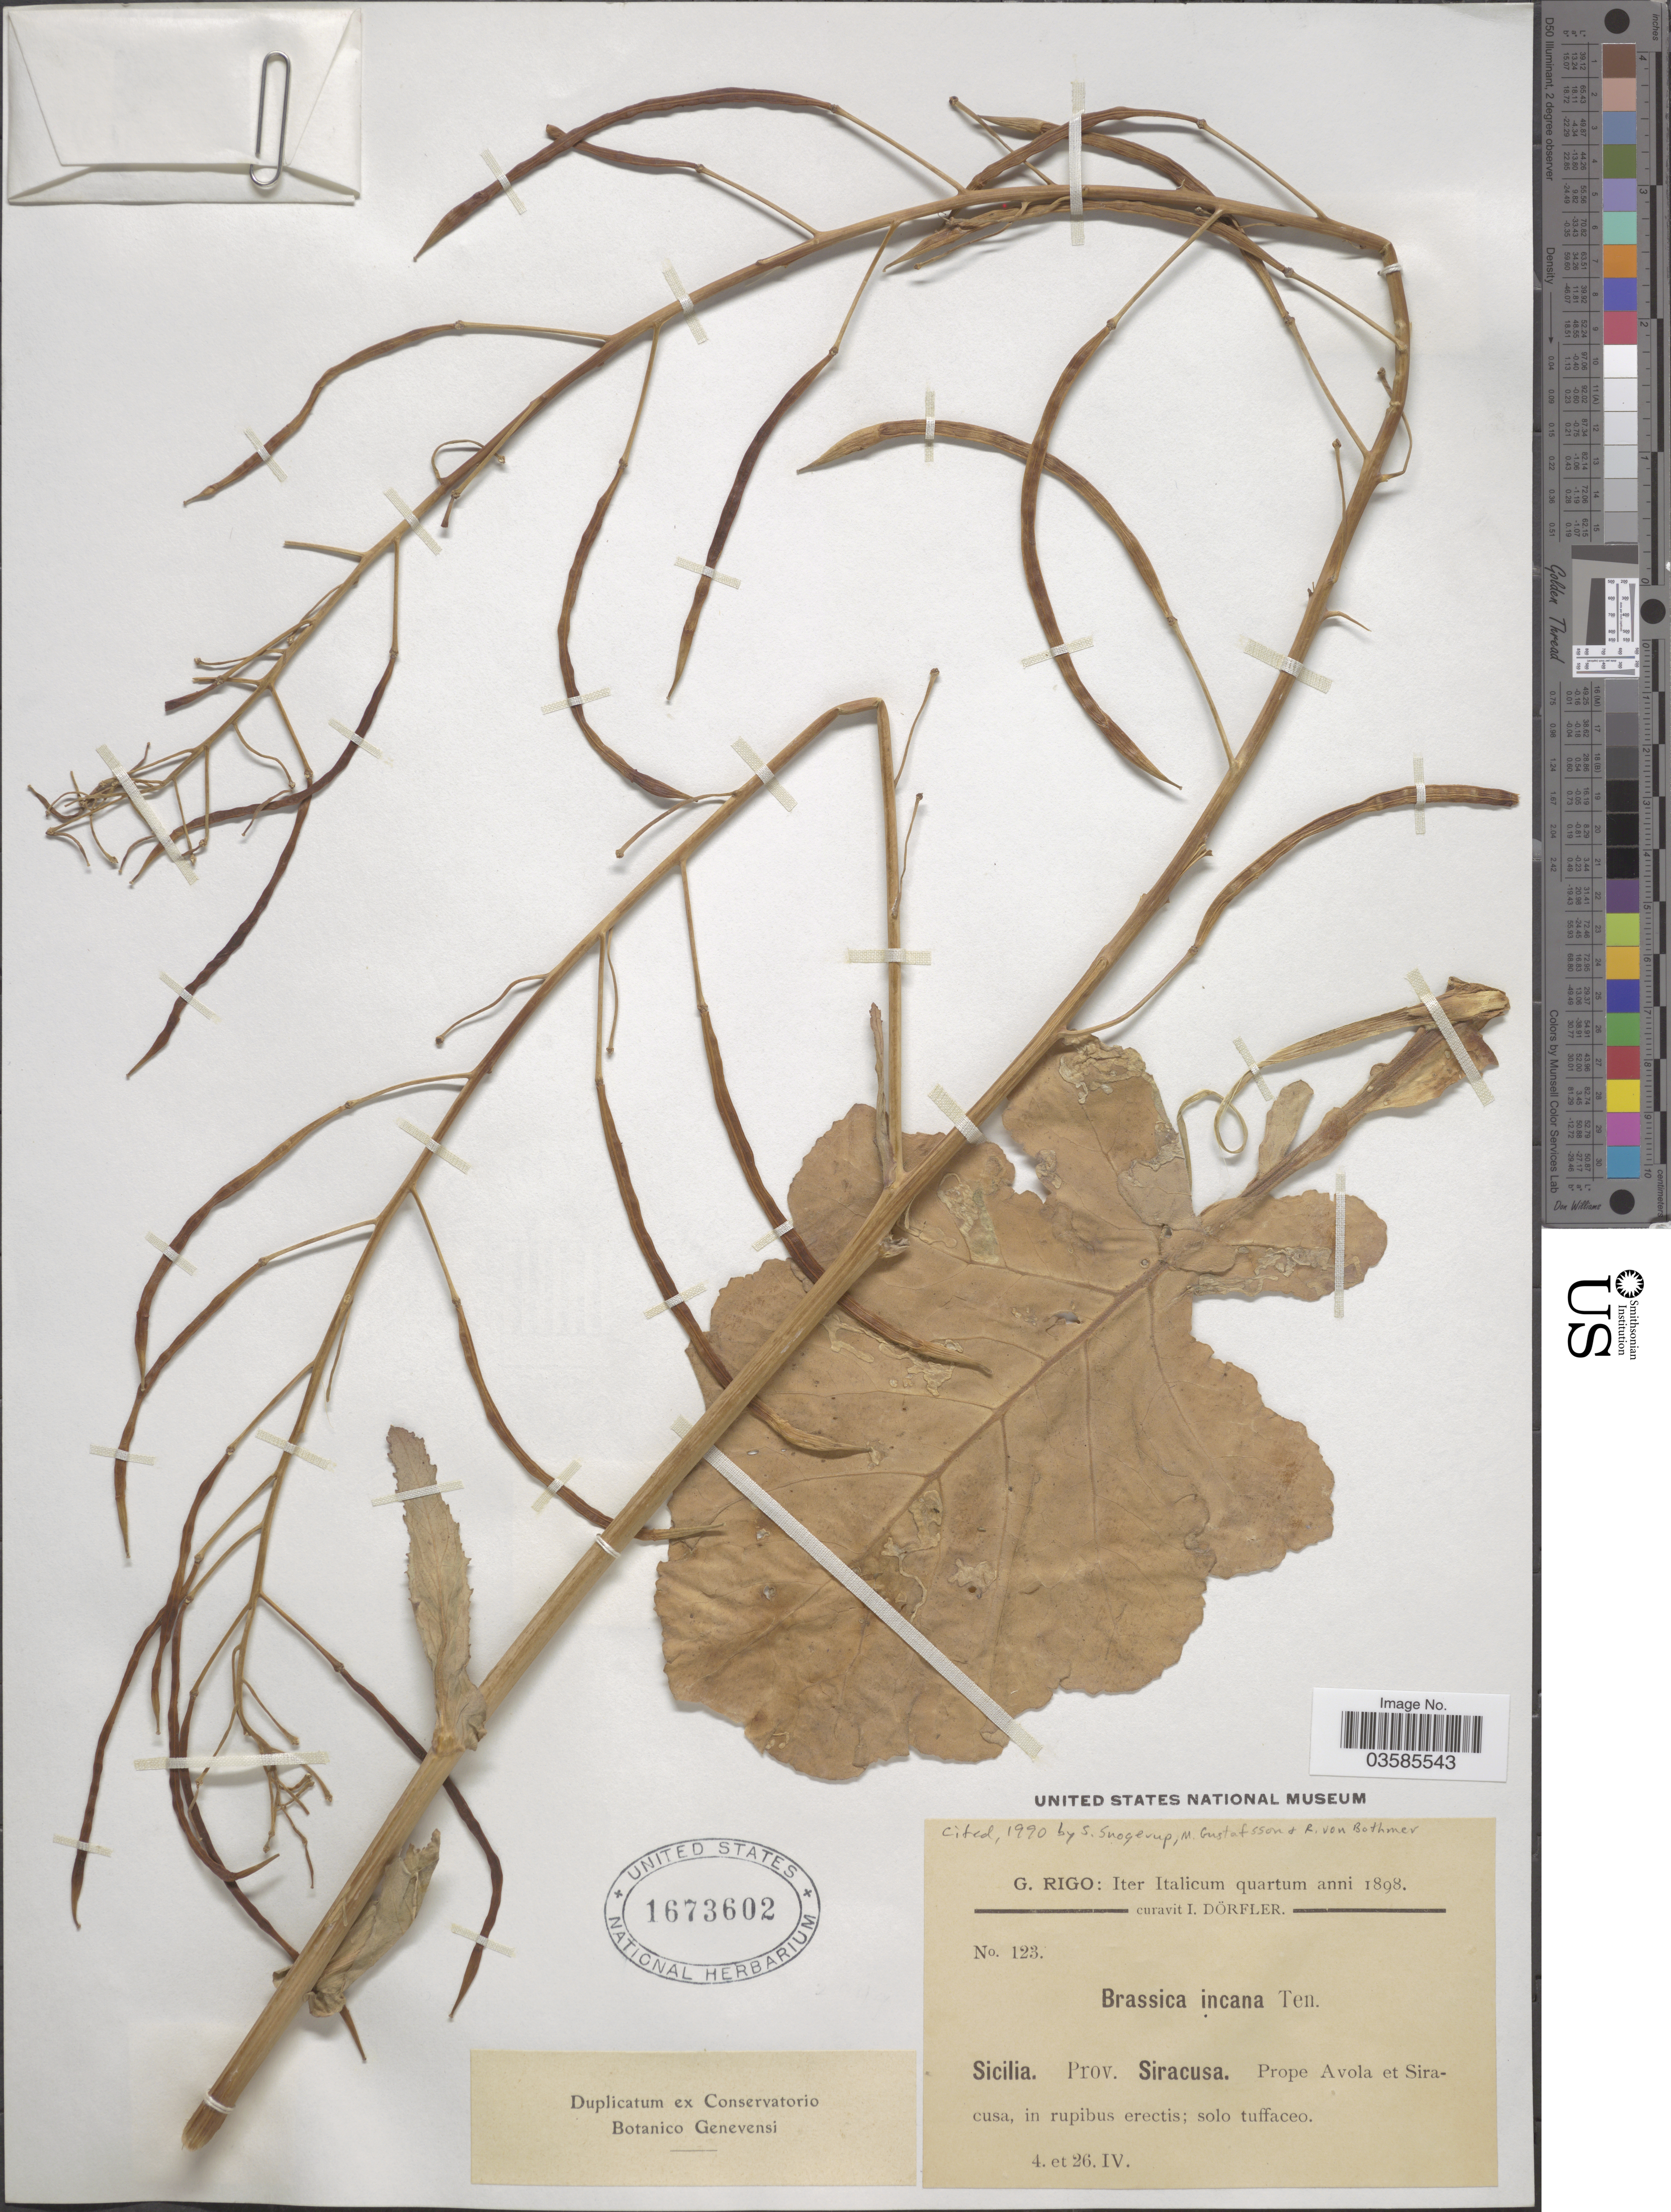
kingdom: Plantae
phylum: Tracheophyta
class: Magnoliopsida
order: Brassicales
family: Brassicaceae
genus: Brassica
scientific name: Brassica incana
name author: Ten.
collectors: G. Rigo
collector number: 123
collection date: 1898-04-04/1898-04-26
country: Italy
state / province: Siciliana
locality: Sicilia. Prov. Siracusa. Prope Avola et Siracusa, in rupibus erectis; solo tuffaceo.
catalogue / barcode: US 1673602